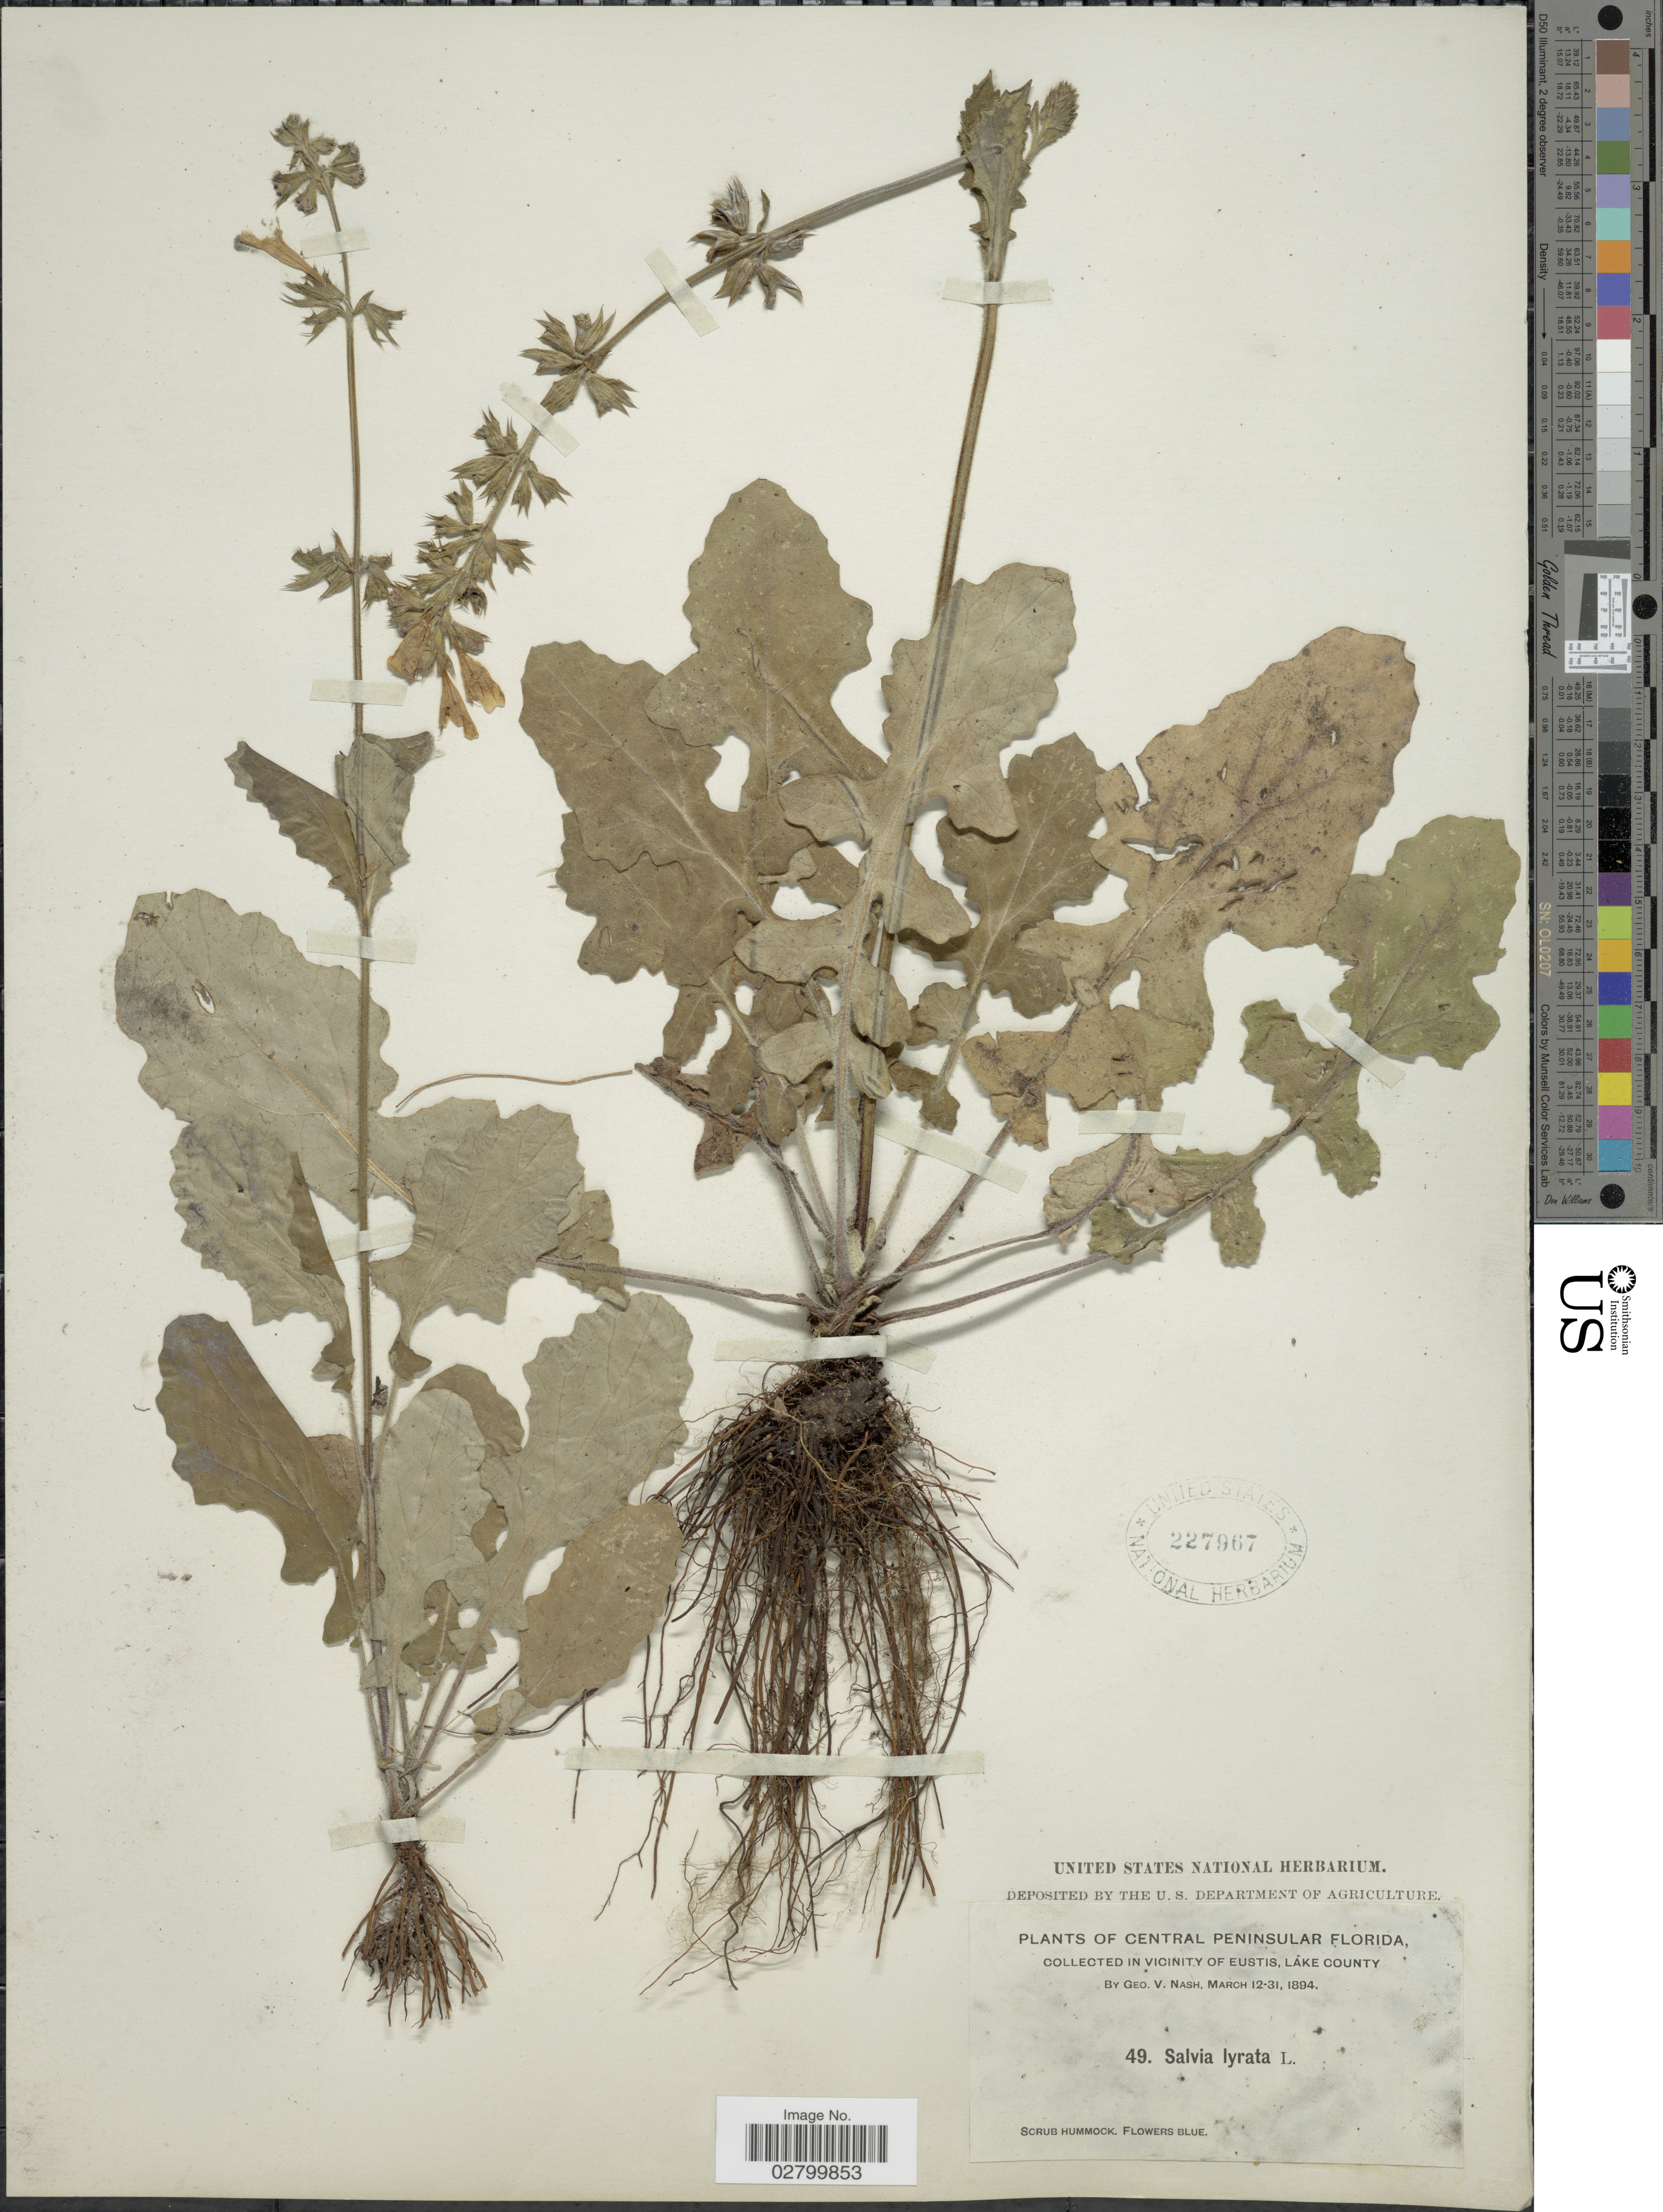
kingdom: Plantae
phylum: Tracheophyta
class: Magnoliopsida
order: Lamiales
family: Lamiaceae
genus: Salvia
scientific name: Salvia lyrata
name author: L.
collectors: G. V. Nash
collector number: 49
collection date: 1894-03-12/1894-03-31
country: United States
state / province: Florida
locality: Central Peninsular Florida, in Vicinity of Eustis, Lake County.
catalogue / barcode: US 227967